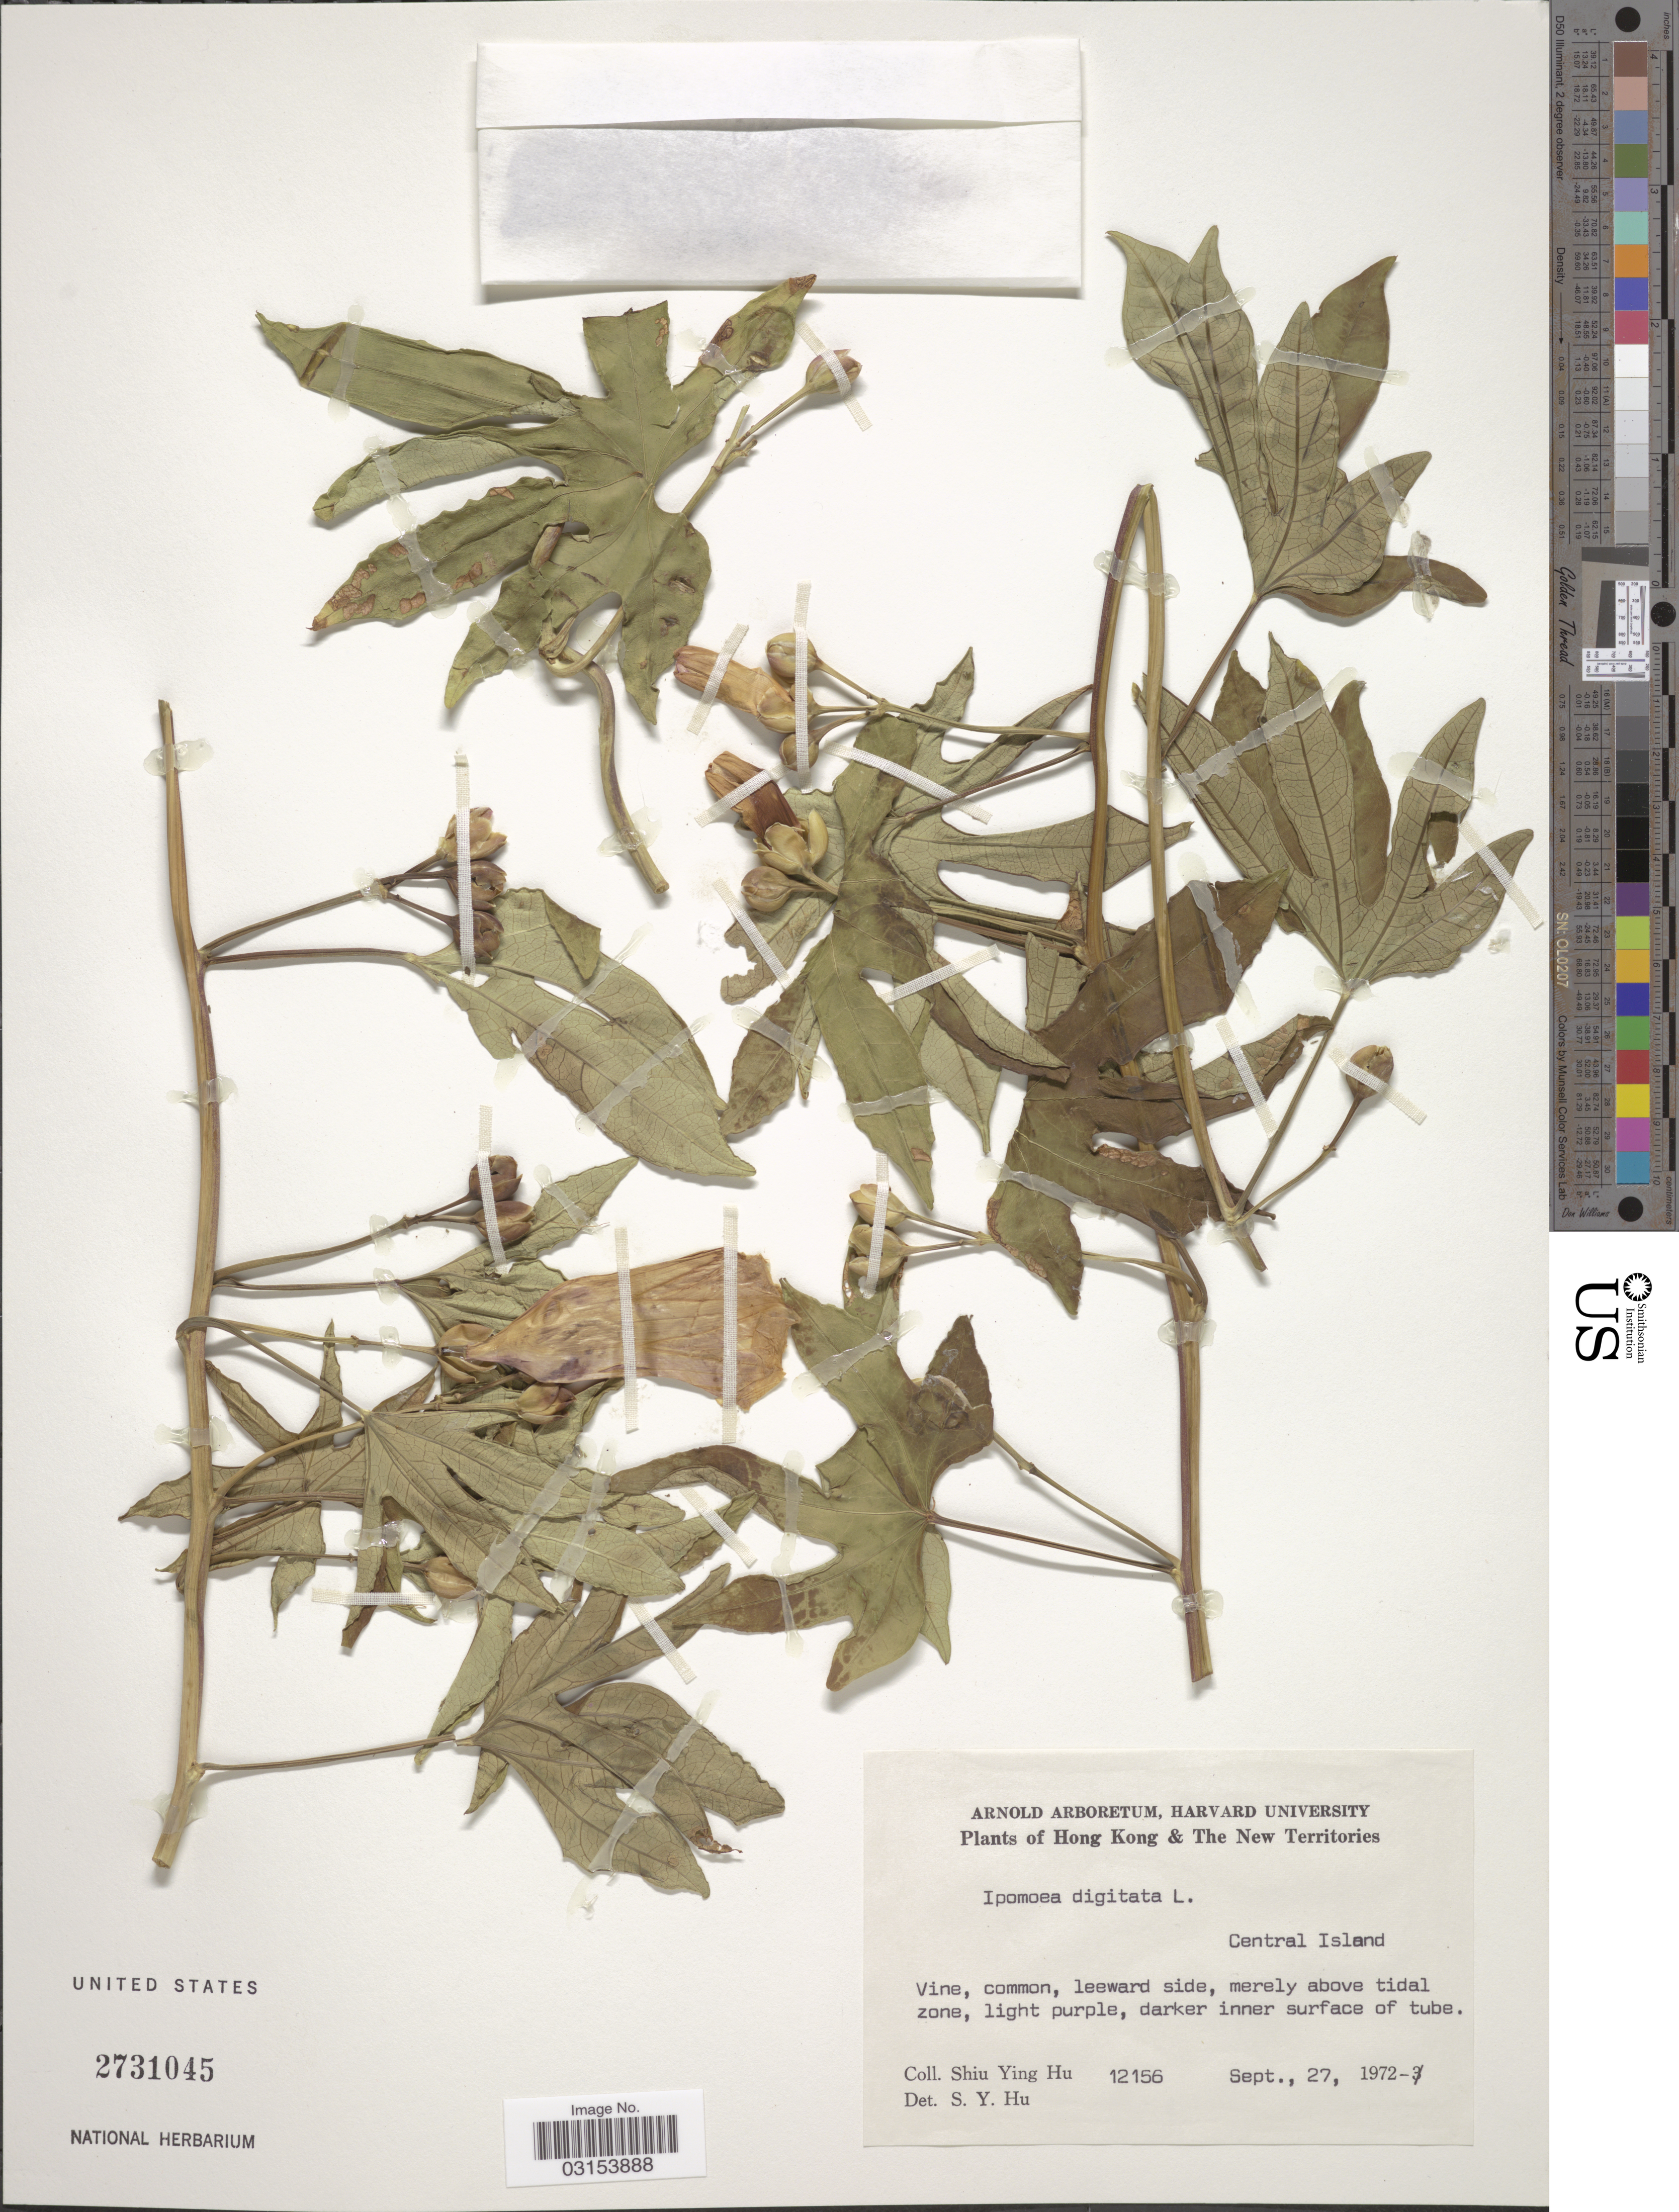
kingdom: Plantae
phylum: Tracheophyta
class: Magnoliopsida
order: Solanales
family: Convolvulaceae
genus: Ipomoea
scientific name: Ipomoea digitata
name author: L.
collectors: S. Y. Hu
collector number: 12156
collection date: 1972-09-27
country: China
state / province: Hong Kong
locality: Hong Kong & The New Territories. Central Island.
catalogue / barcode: US 2731045